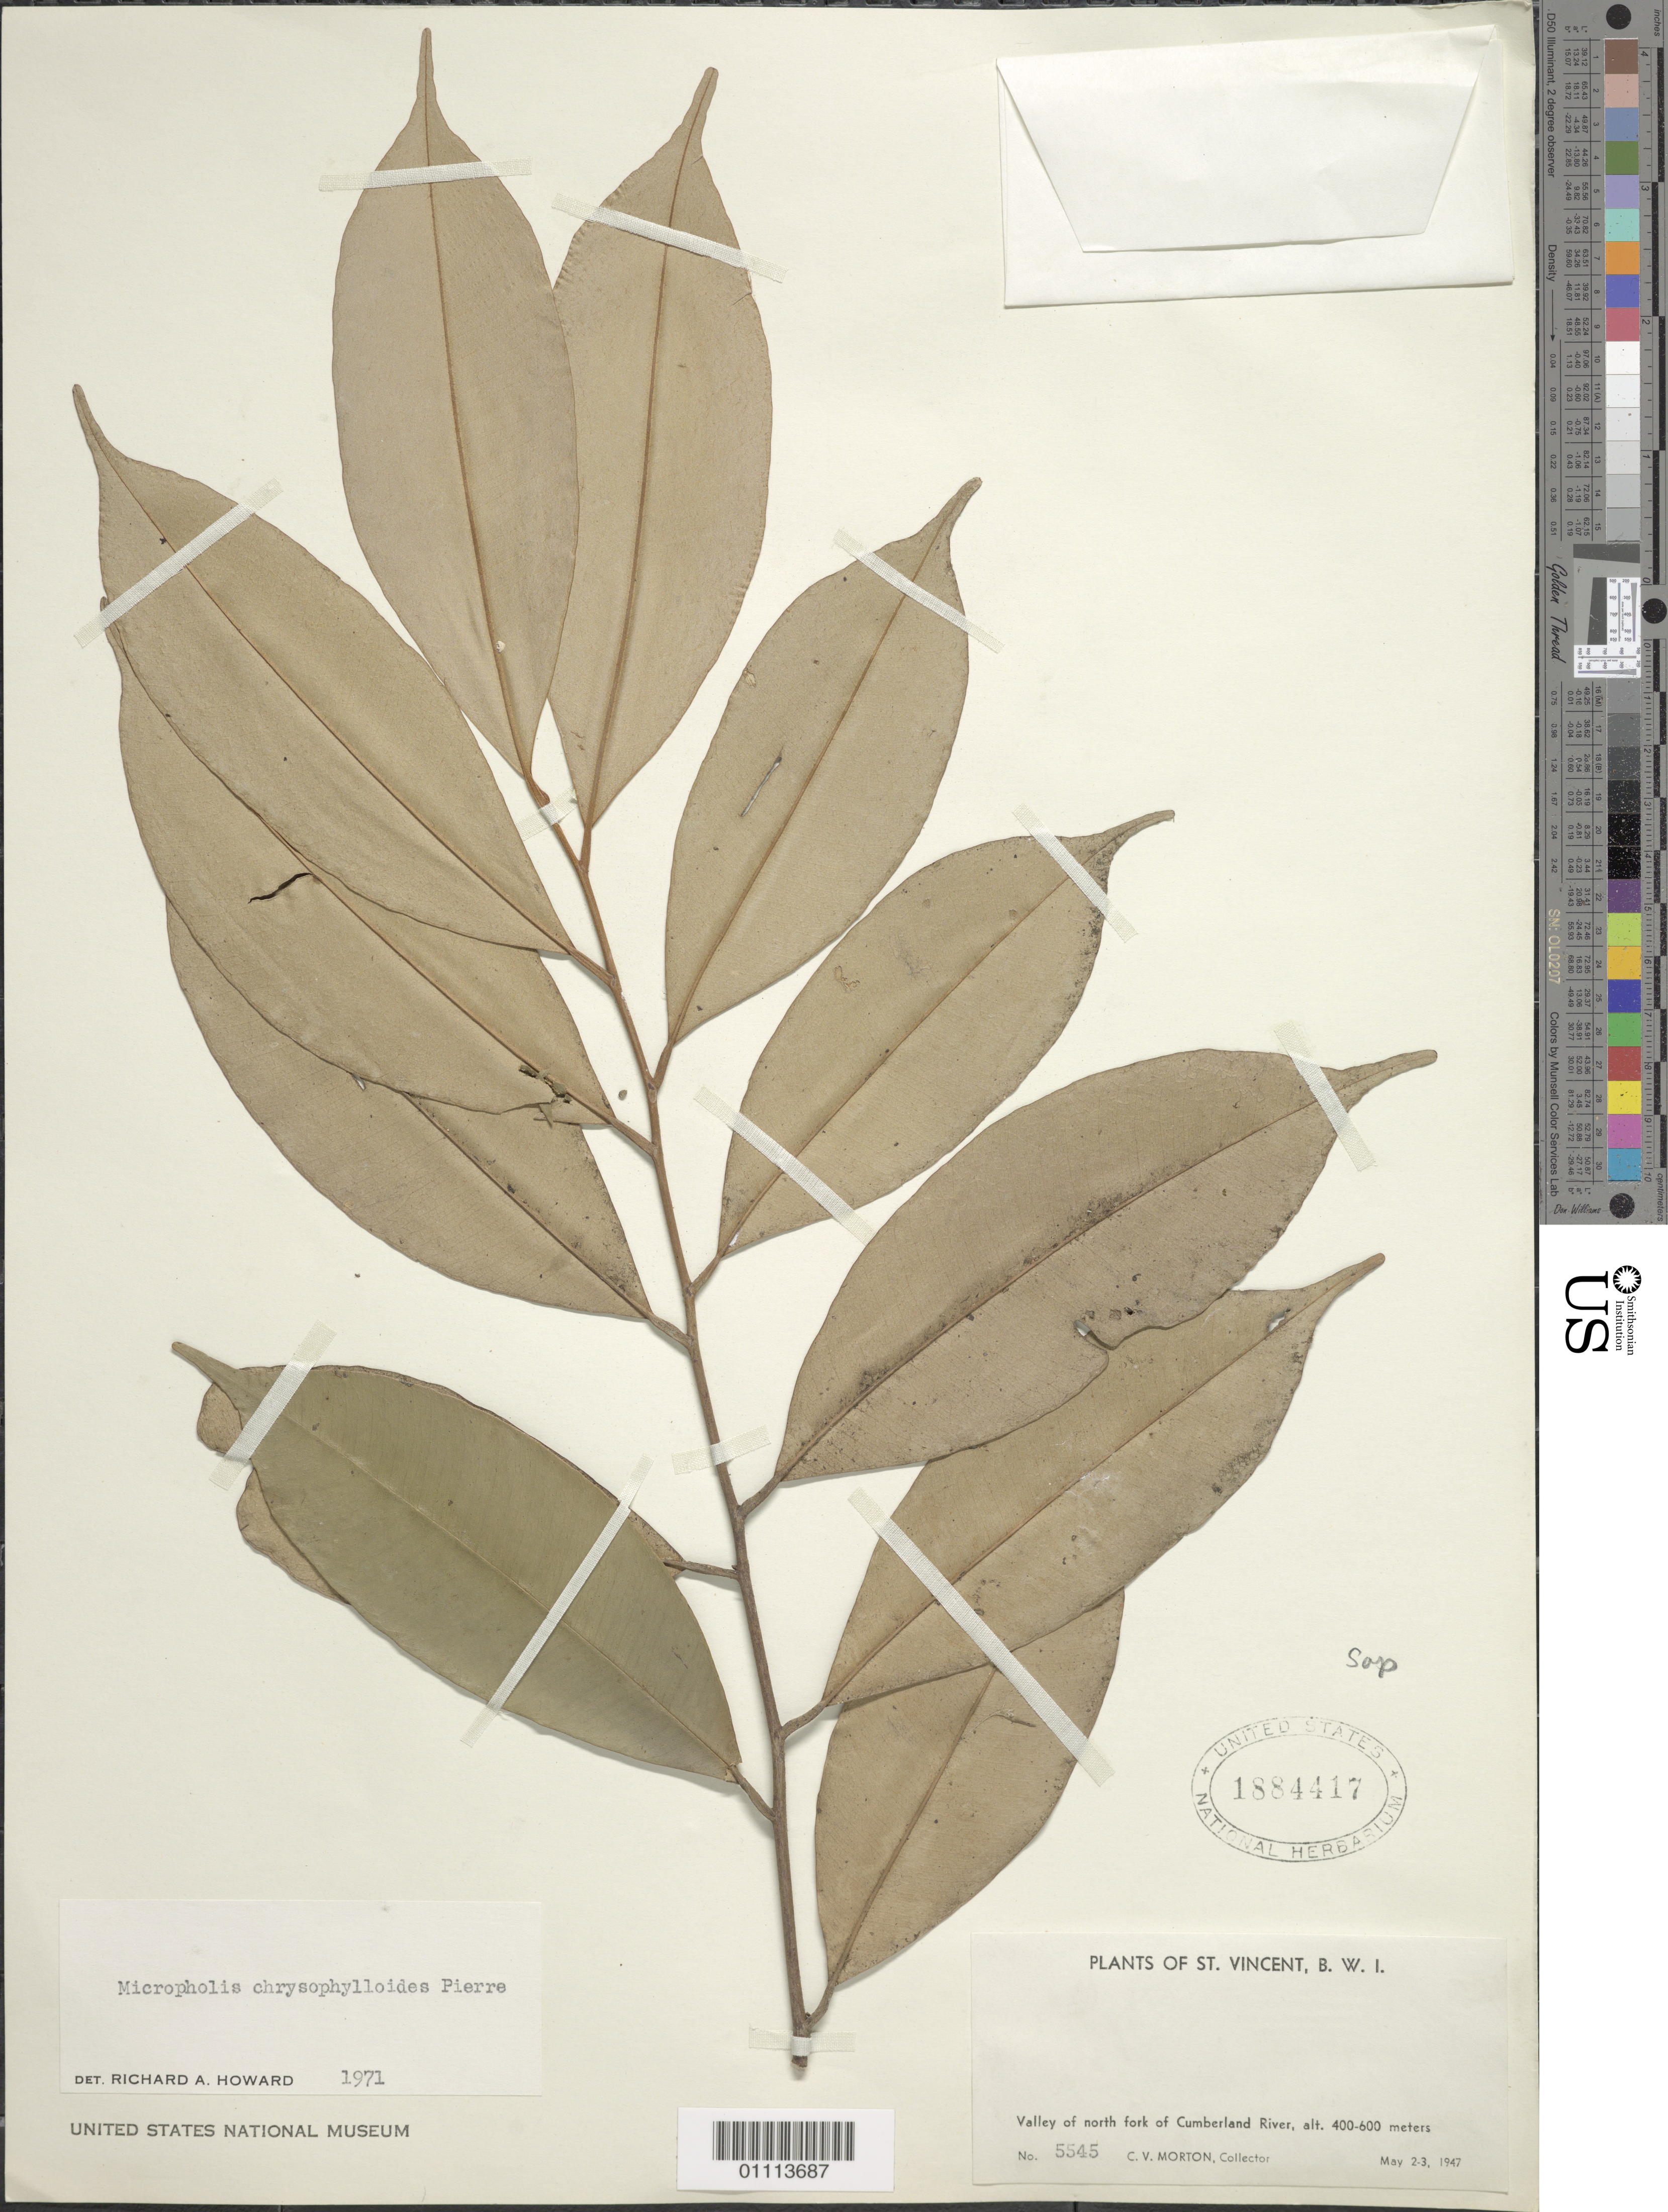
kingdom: Plantae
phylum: Tracheophyta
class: Magnoliopsida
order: Ericales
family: Sapotaceae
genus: Micropholis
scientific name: Micropholis guyanensis subsp. guyanensis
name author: (A. DC.) Pierre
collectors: C. V. Morton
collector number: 5545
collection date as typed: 02 May 1947 to 03 May 1947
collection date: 1947-05-02/1947-05-03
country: St. Vincent - Grenadines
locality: Valley of N fork of Cumberland River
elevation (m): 400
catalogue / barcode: US 1884417